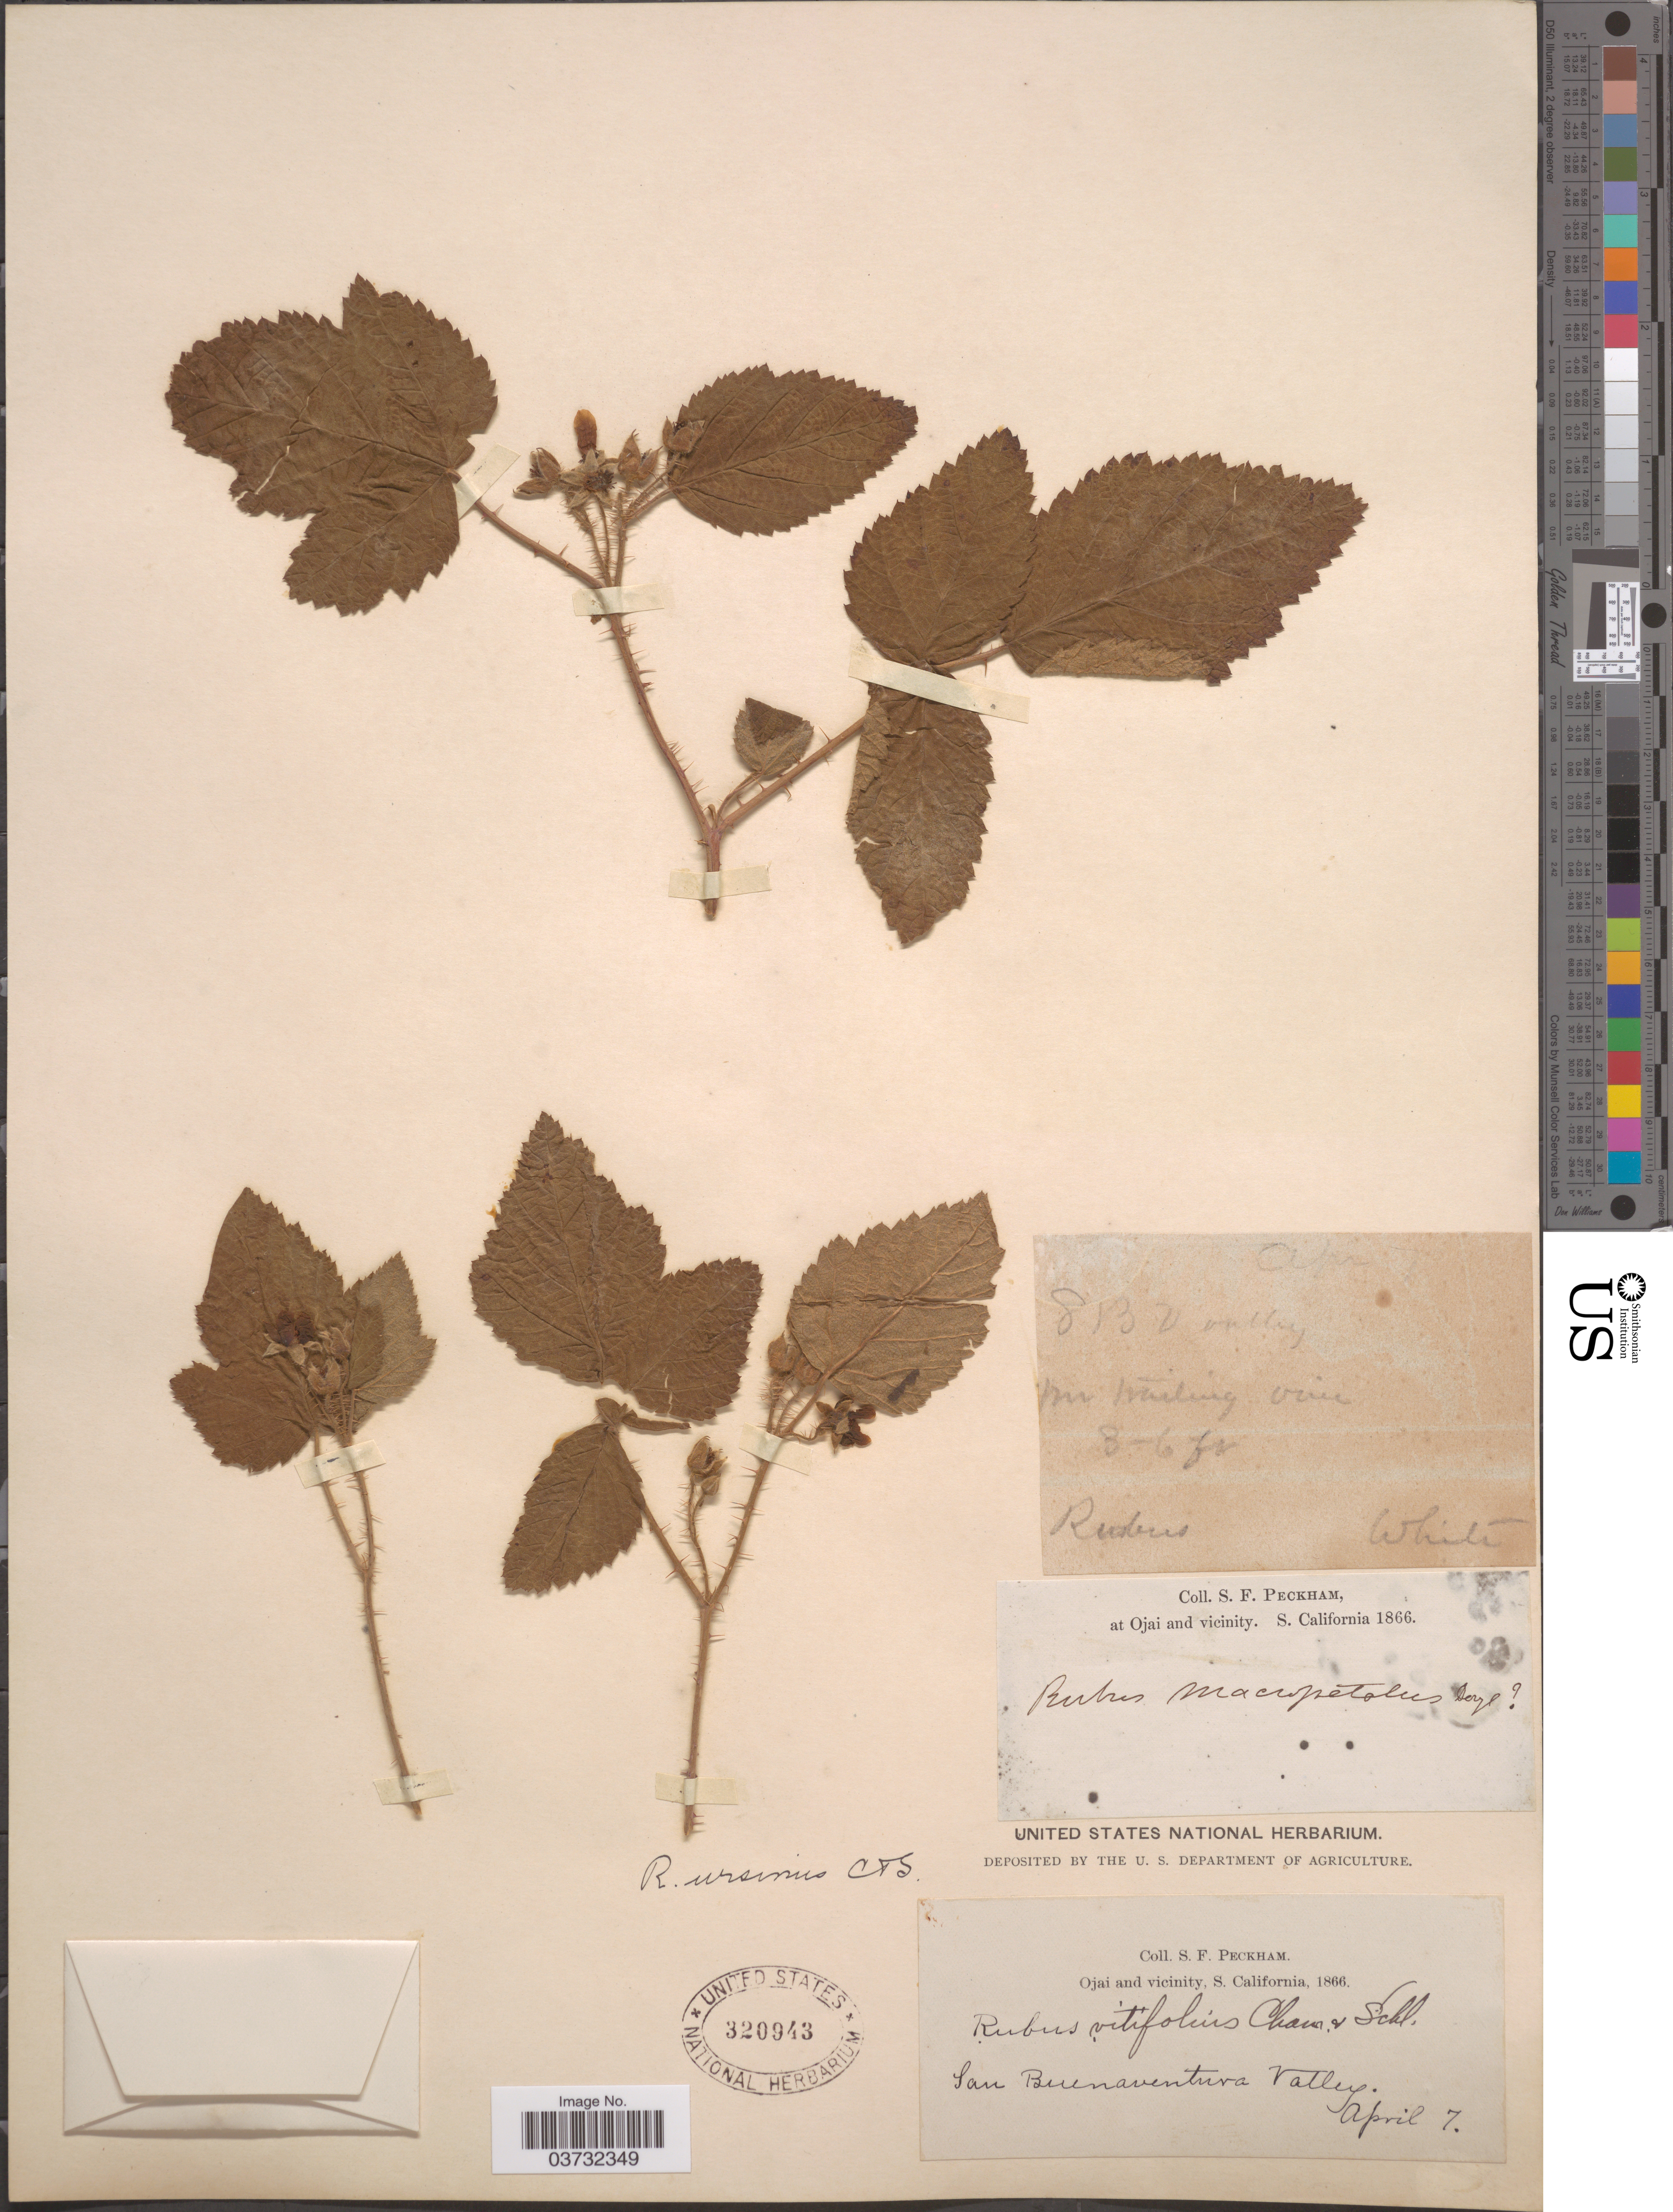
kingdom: Plantae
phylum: Tracheophyta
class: Magnoliopsida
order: Rosales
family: Rosaceae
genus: Rubus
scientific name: Rubus ursinus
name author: (Schltdl.) Cham.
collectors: S. Peckham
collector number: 813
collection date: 1866-04-07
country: United States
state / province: California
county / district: Ventura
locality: Ojai and vicinity. S. California. San Buenaventura Valley.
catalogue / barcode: US 320943